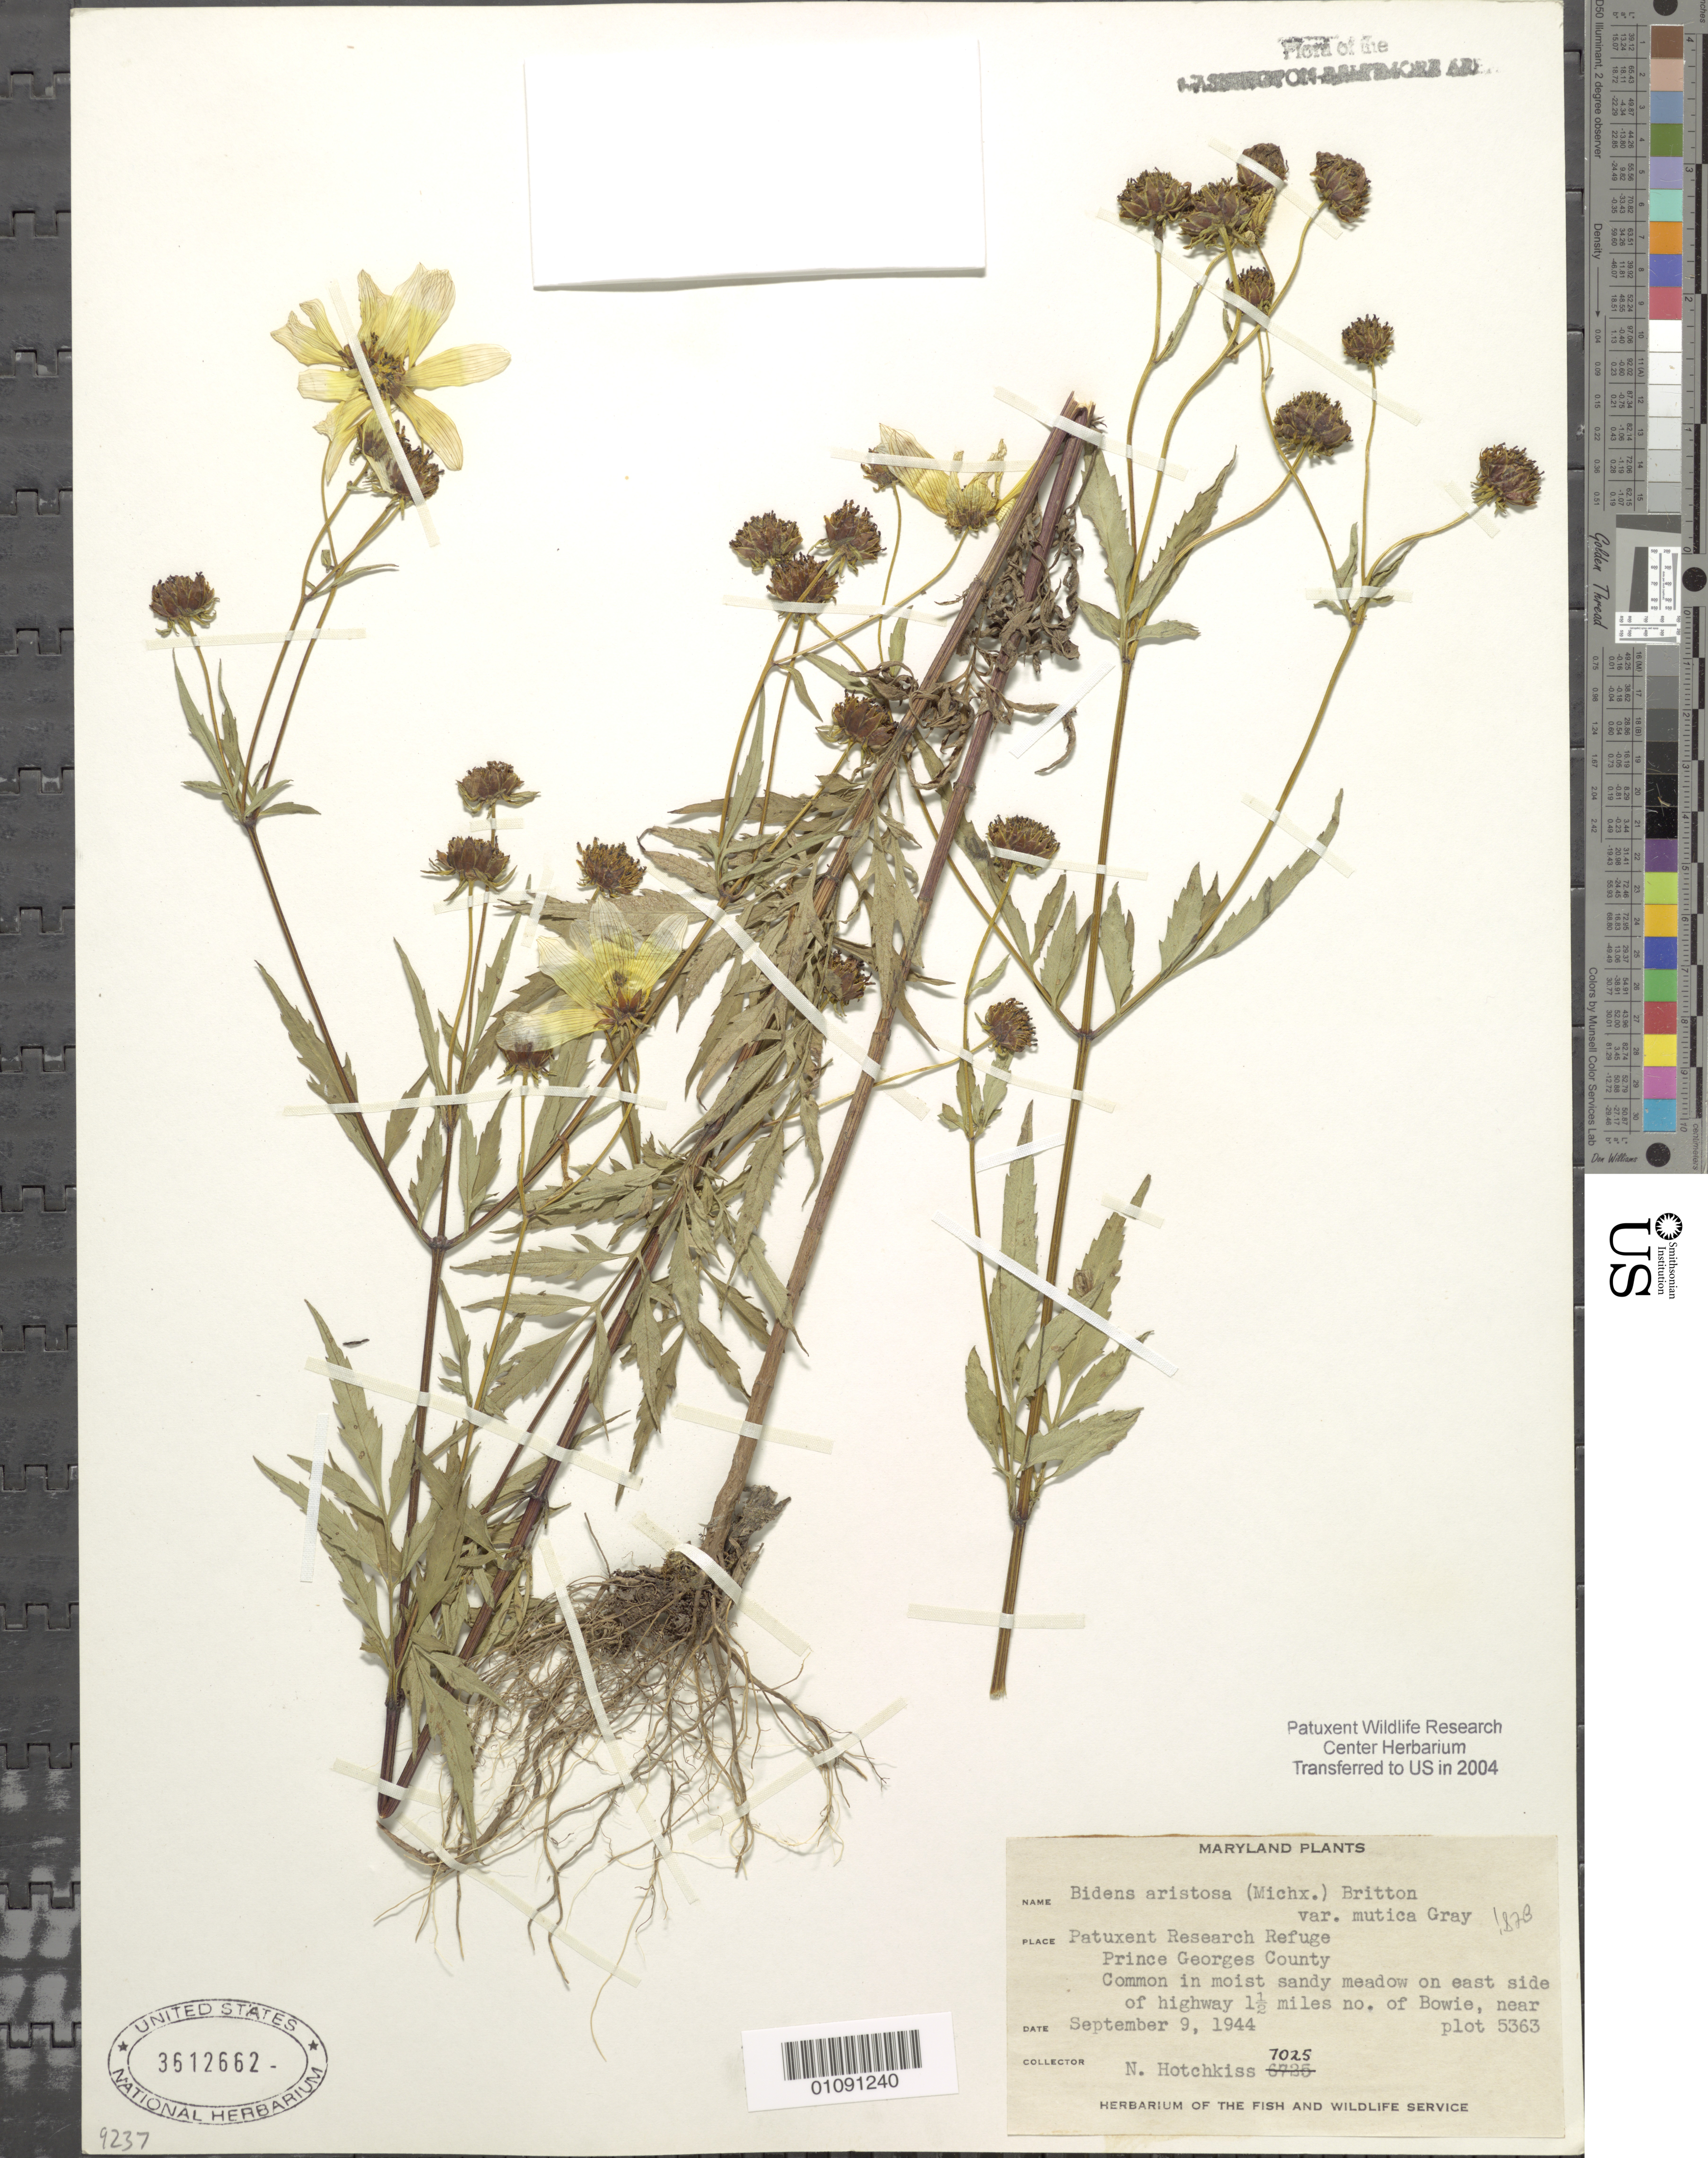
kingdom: Plantae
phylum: Tracheophyta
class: Magnoliopsida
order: Asterales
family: Asteraceae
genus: Bidens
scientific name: Bidens aristosa var. mutica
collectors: N. Hotchkiss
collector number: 7025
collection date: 1944-09-09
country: United States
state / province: Maryland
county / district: Prince George's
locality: Patuxent Wildlife Refuge. Near plot 5363, one and a half miles N. of Bowie.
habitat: Common in moist sandy meadow on E. side of highway.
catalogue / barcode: US 3612662